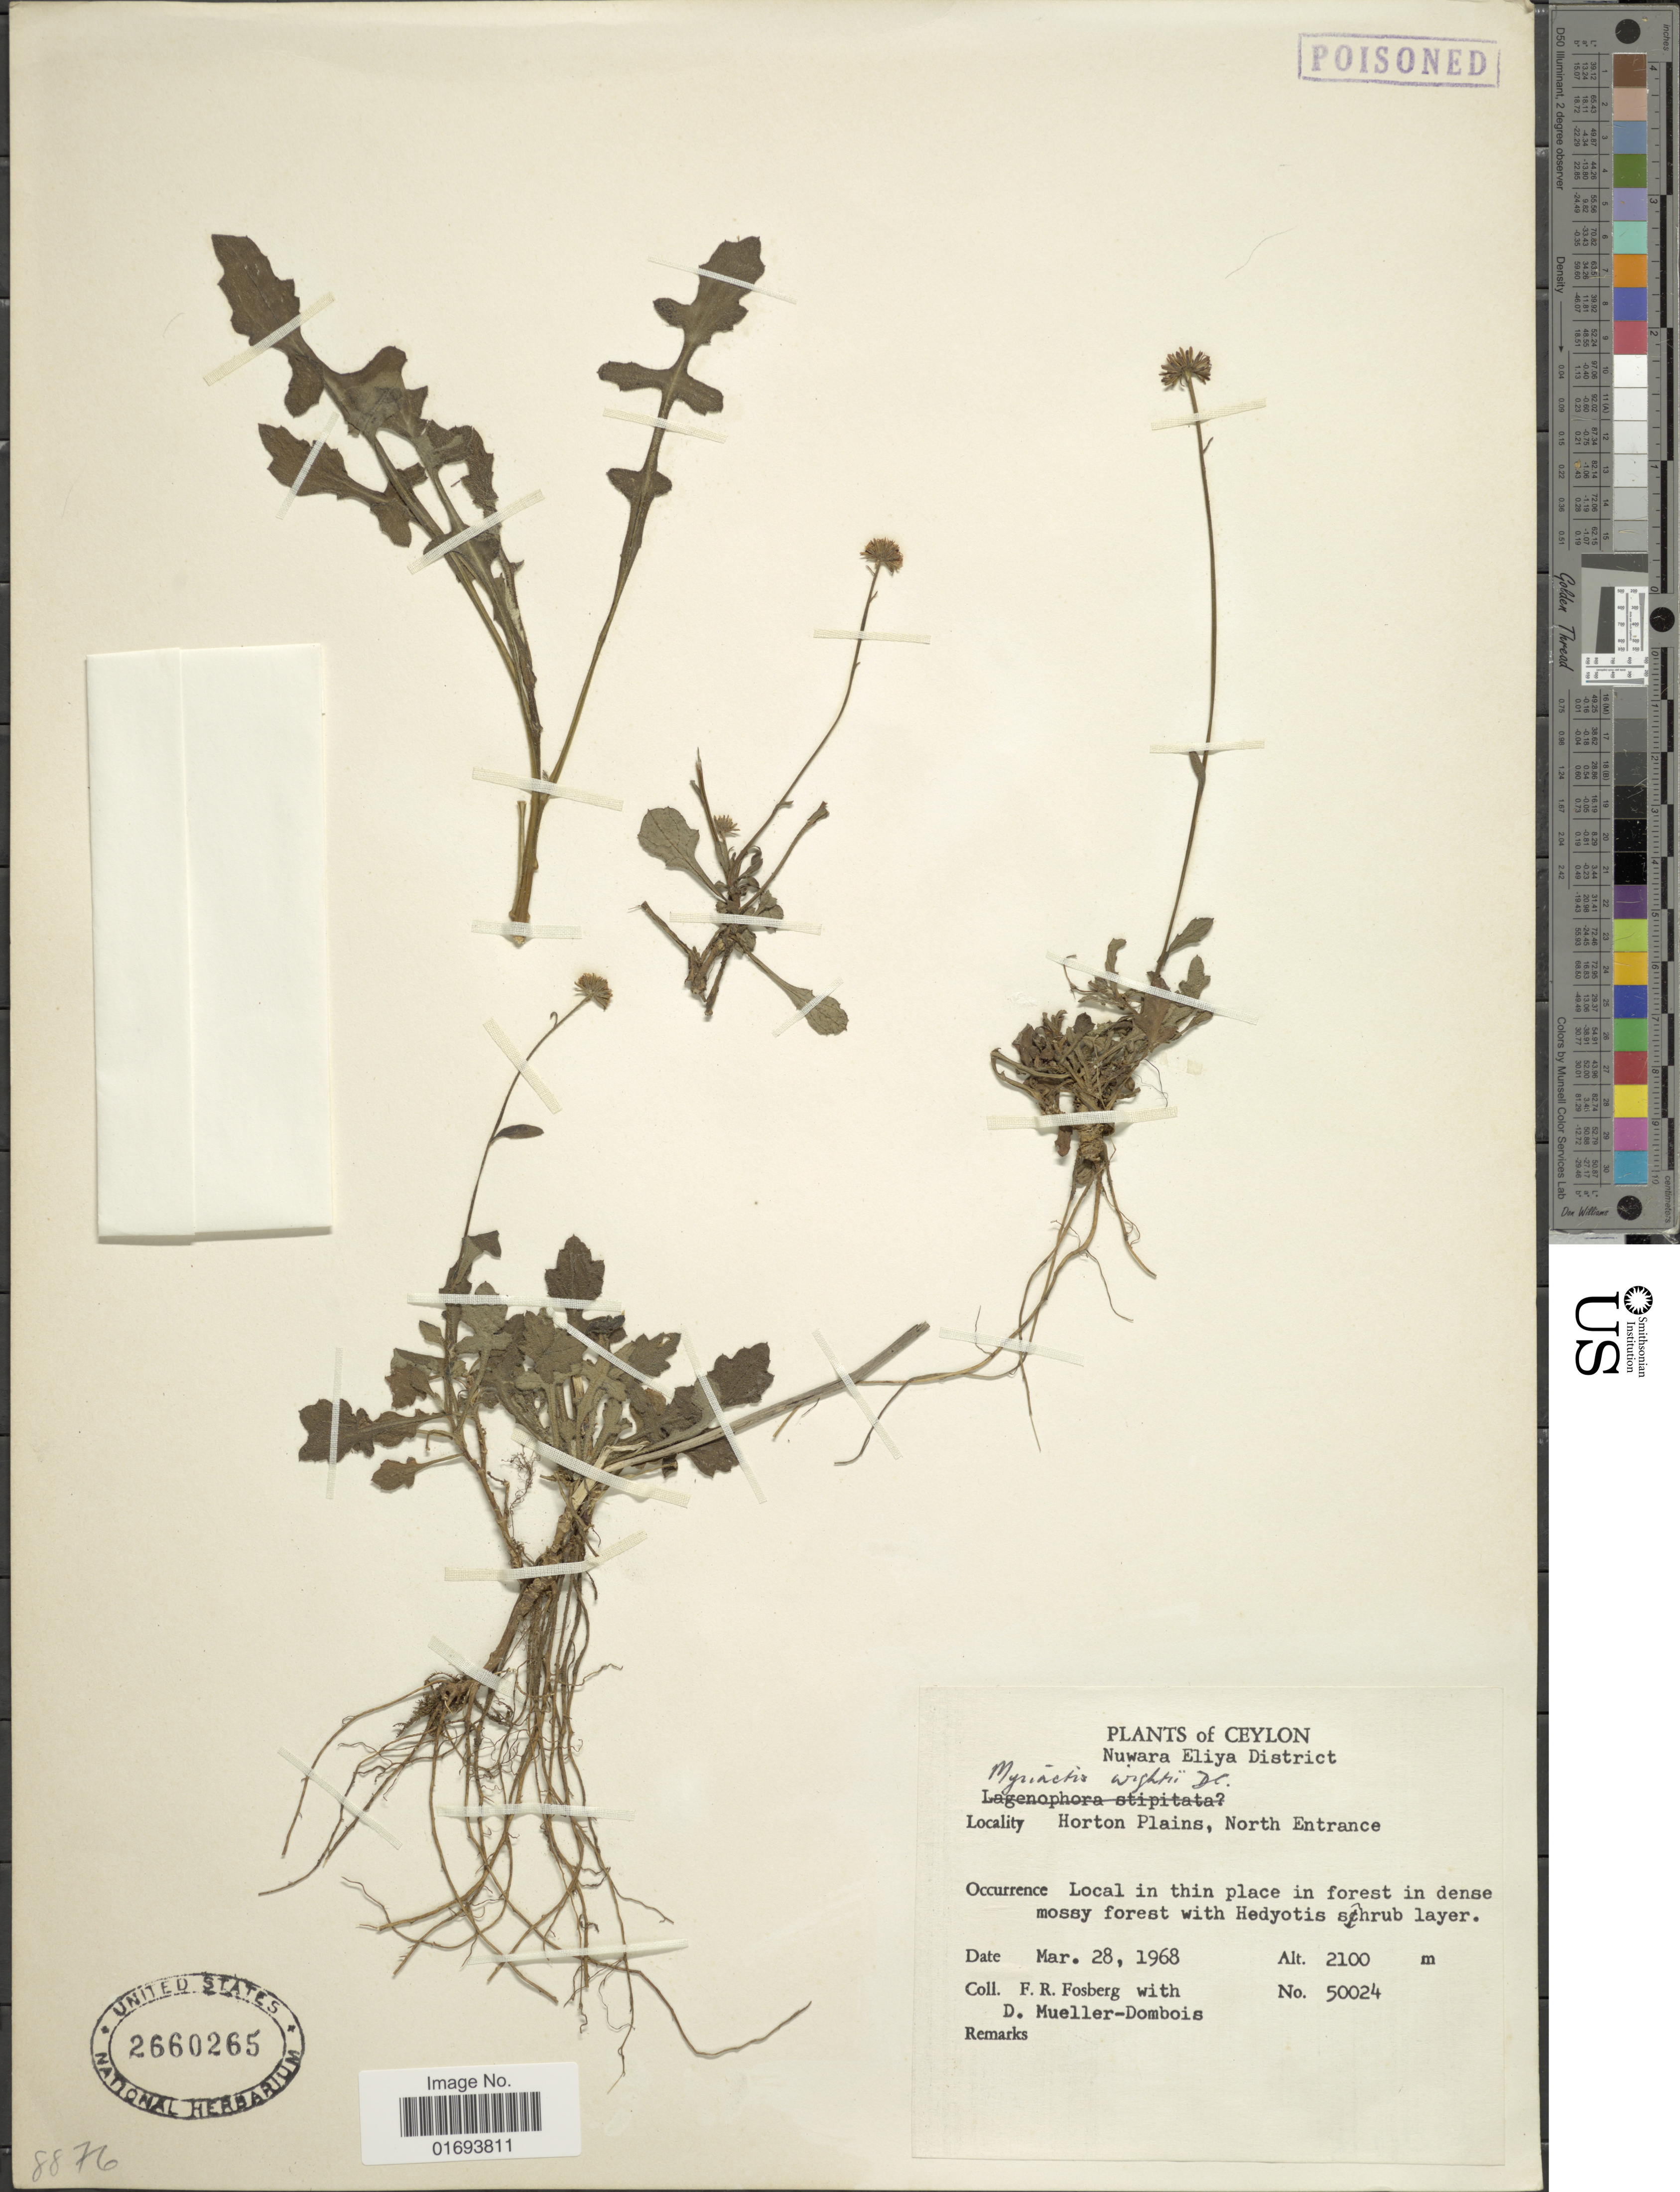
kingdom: Plantae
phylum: Tracheophyta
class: Magnoliopsida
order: Asterales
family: Asteraceae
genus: Myriactis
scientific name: Myriactis wightii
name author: DC.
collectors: F. R. Fosberg & D. Mueller-Dombois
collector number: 50024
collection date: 1968-03-28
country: Sri Lanka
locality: Sri Lanka. Nuwara Eliya District. Horton Plains, North Entrance. local in thin place in forest in dense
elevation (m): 2100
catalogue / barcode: US 2660265